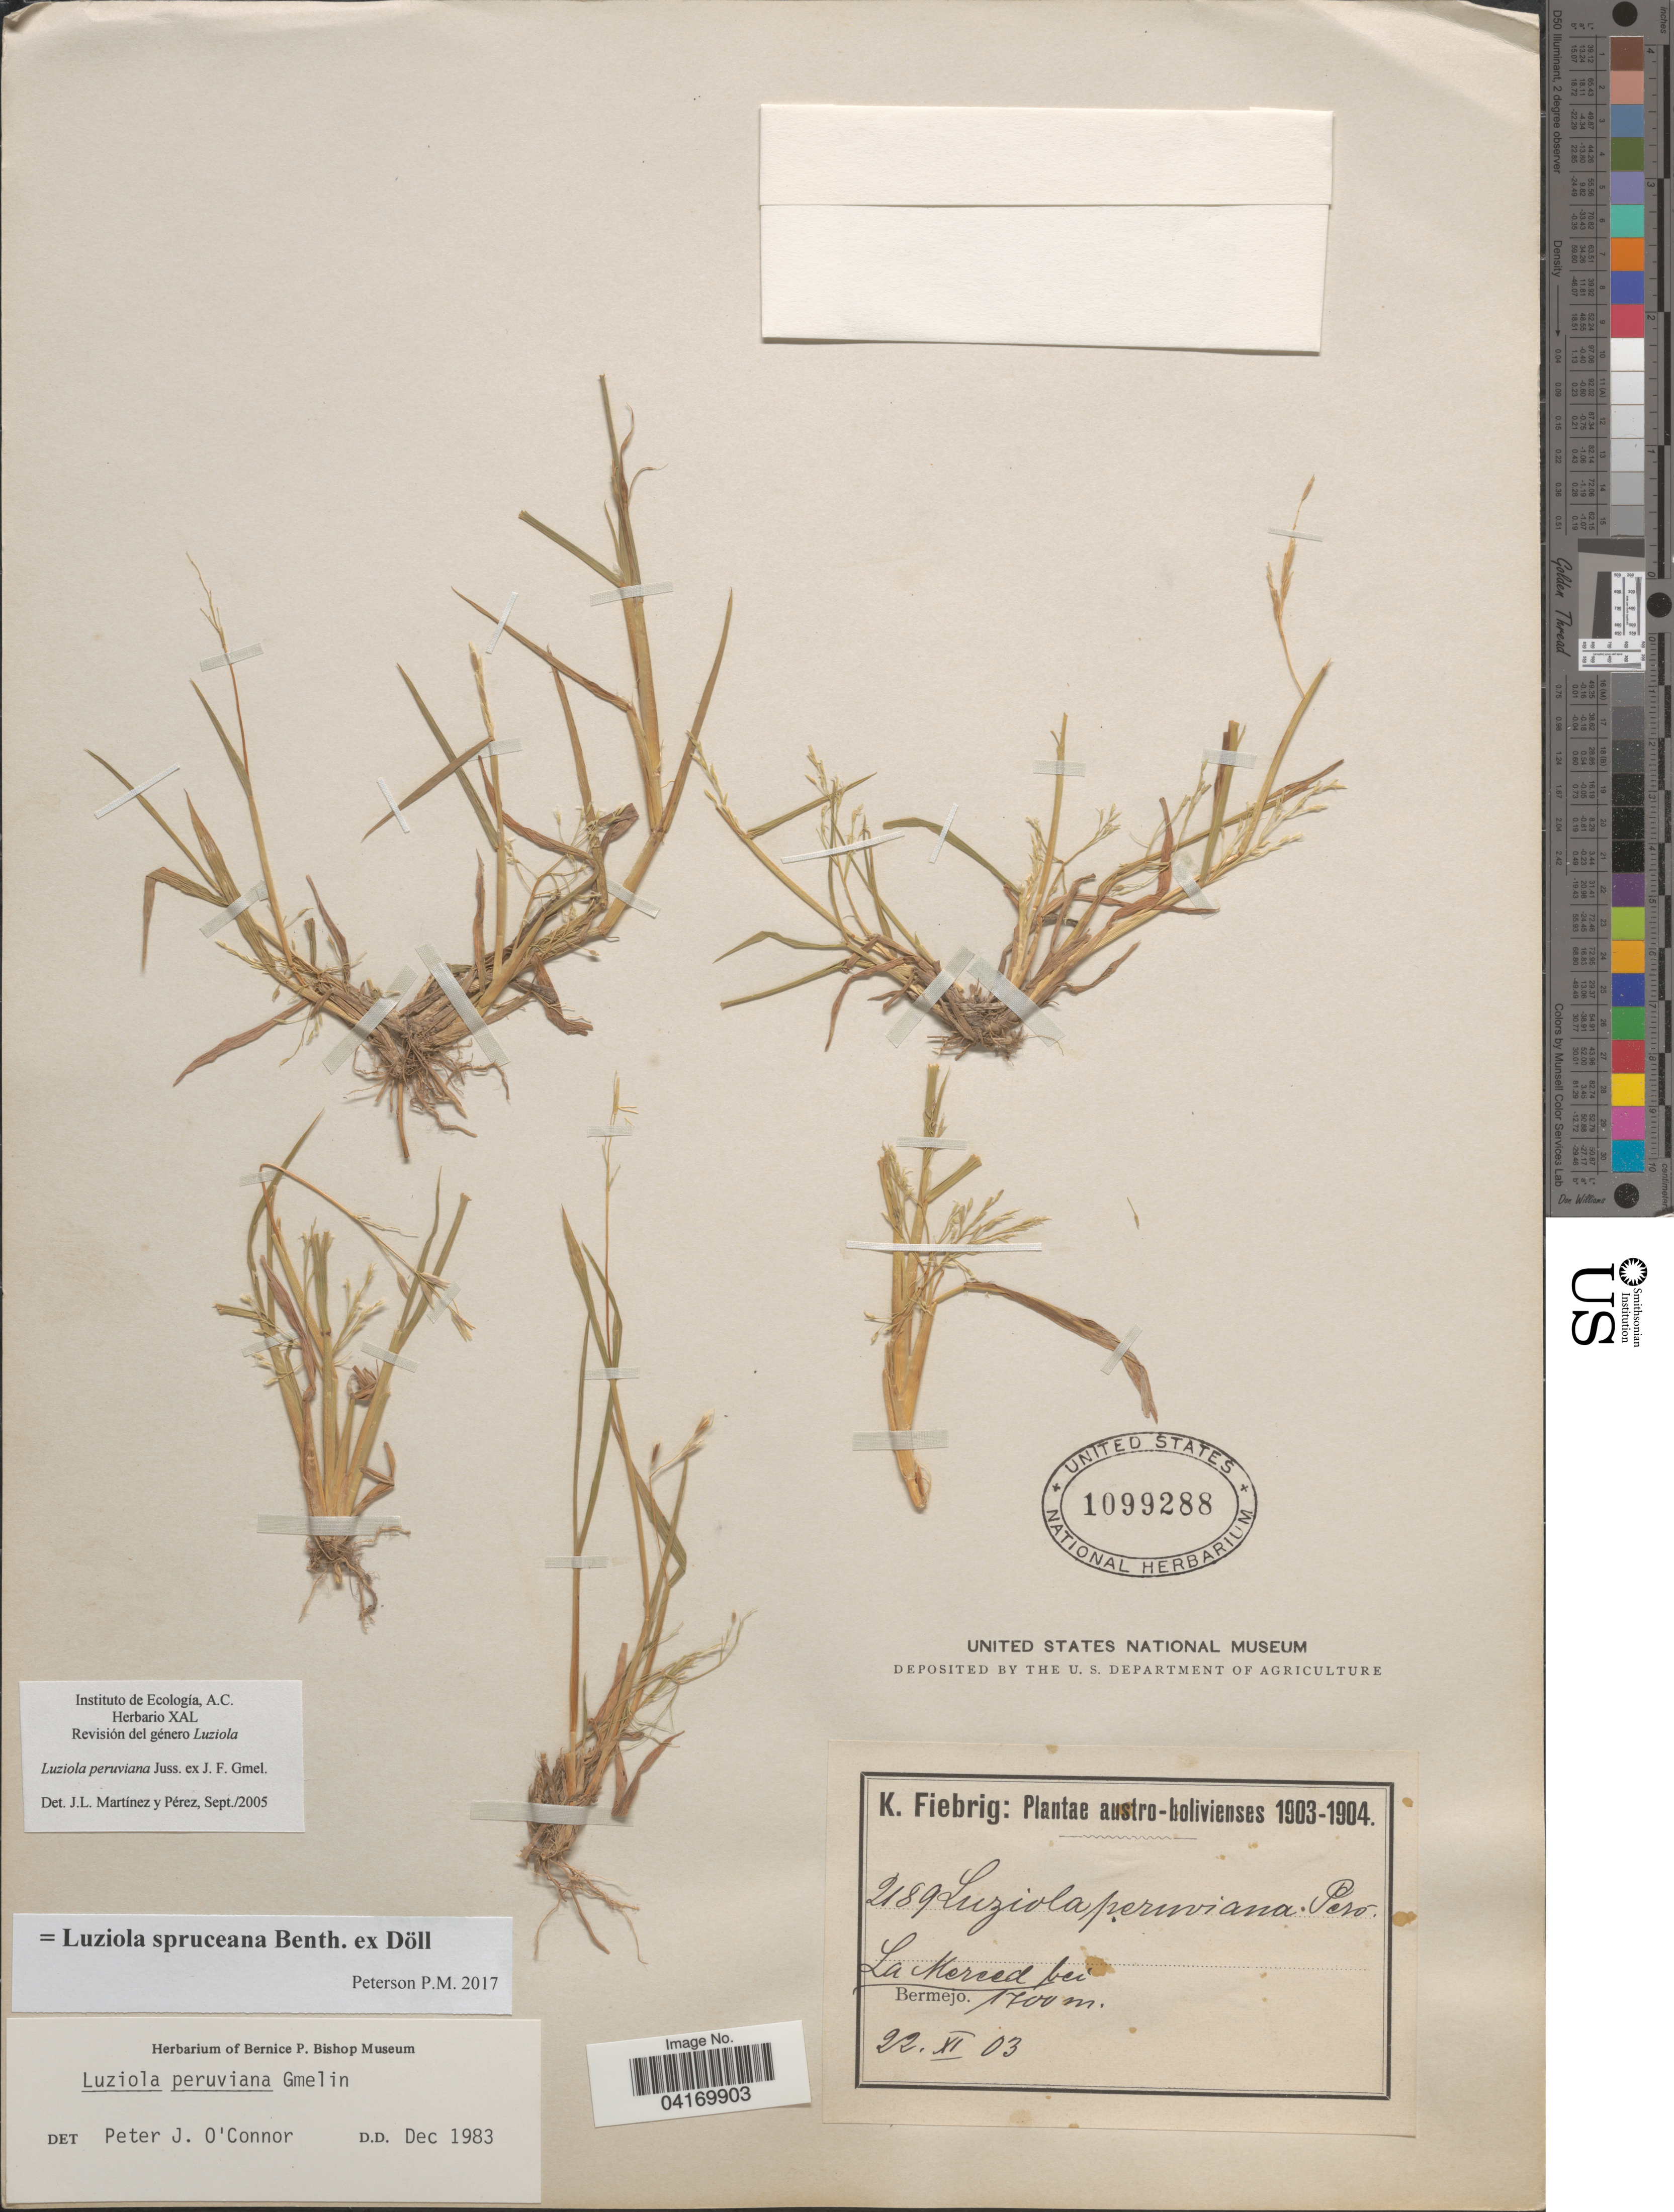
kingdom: Plantae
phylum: Tracheophyta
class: Liliopsida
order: Poales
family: Poaceae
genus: Luziola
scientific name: Luziola spruceana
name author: Benth. ex Döll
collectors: K. Fiebrig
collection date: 1903-11-22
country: Bolivia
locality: Austro-bolivienses. La Merced bei Bermejo.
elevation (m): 1700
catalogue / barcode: US 1099288